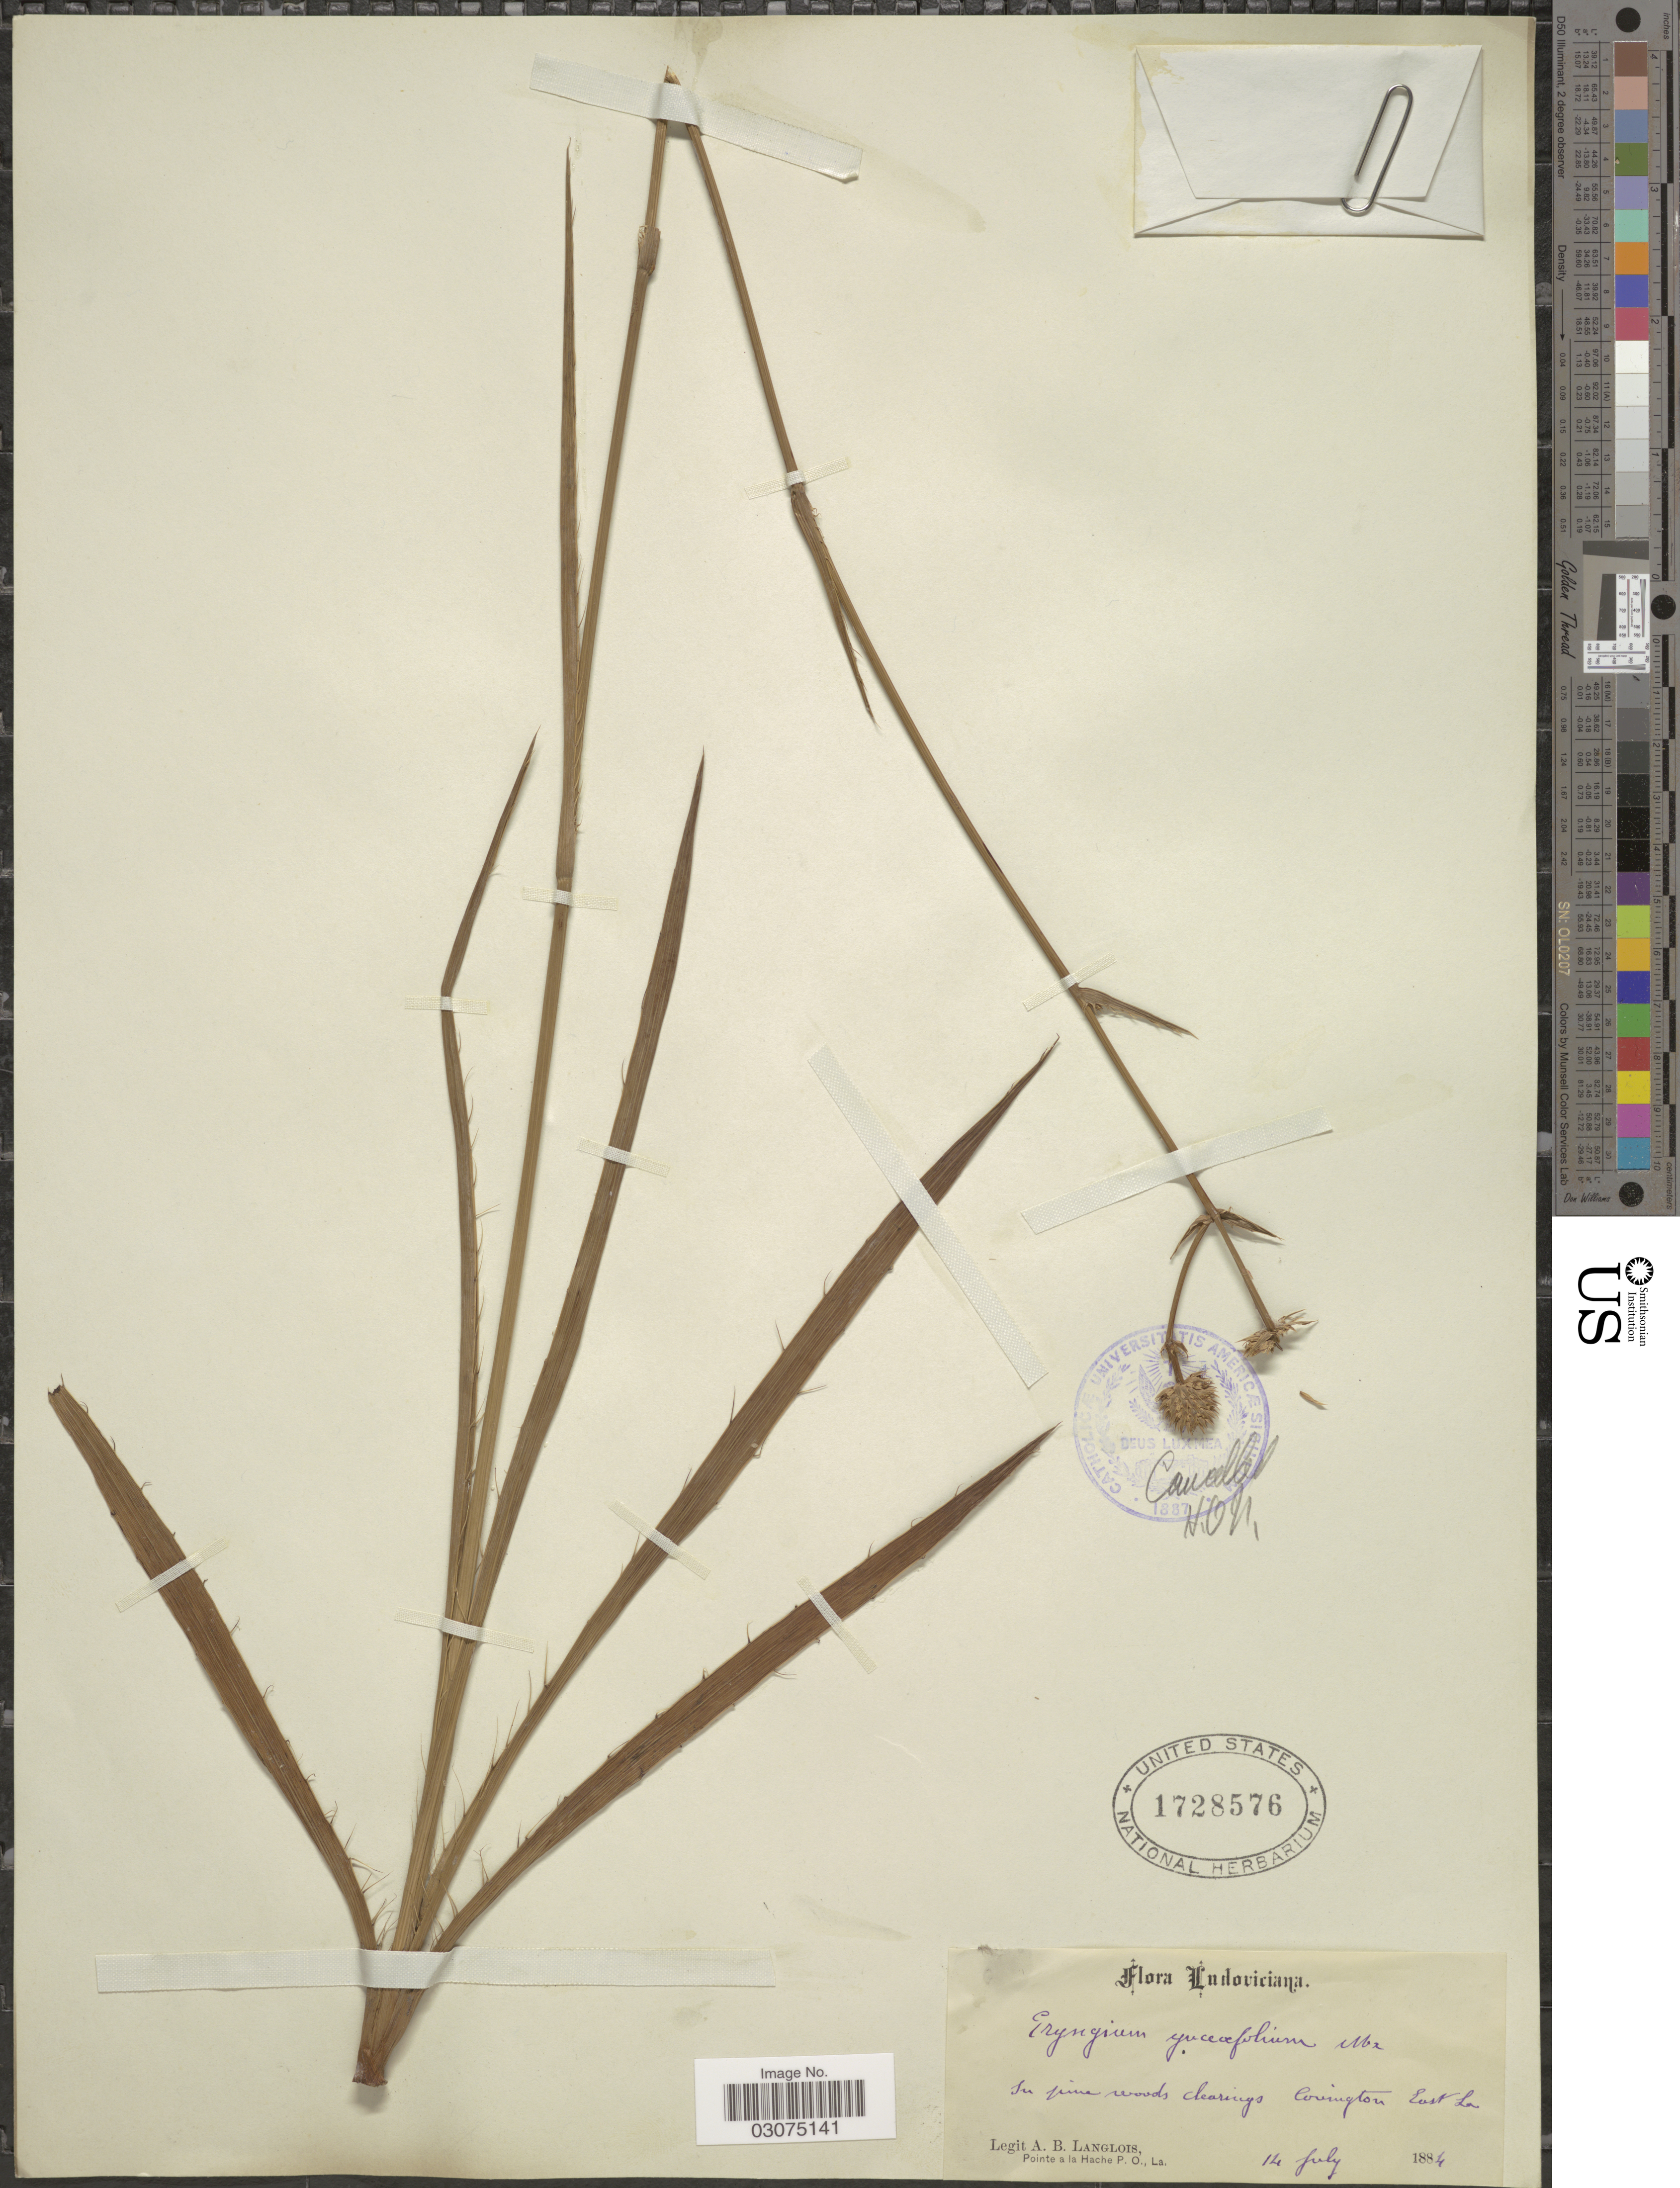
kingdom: Plantae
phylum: Tracheophyta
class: Magnoliopsida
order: Apiales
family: Apiaceae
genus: Eryngium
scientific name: Eryngium yuccifolium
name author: Michx.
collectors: A. Langlois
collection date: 1884-07-14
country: United States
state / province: Louisiana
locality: Covington East La.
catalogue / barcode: US 1728576